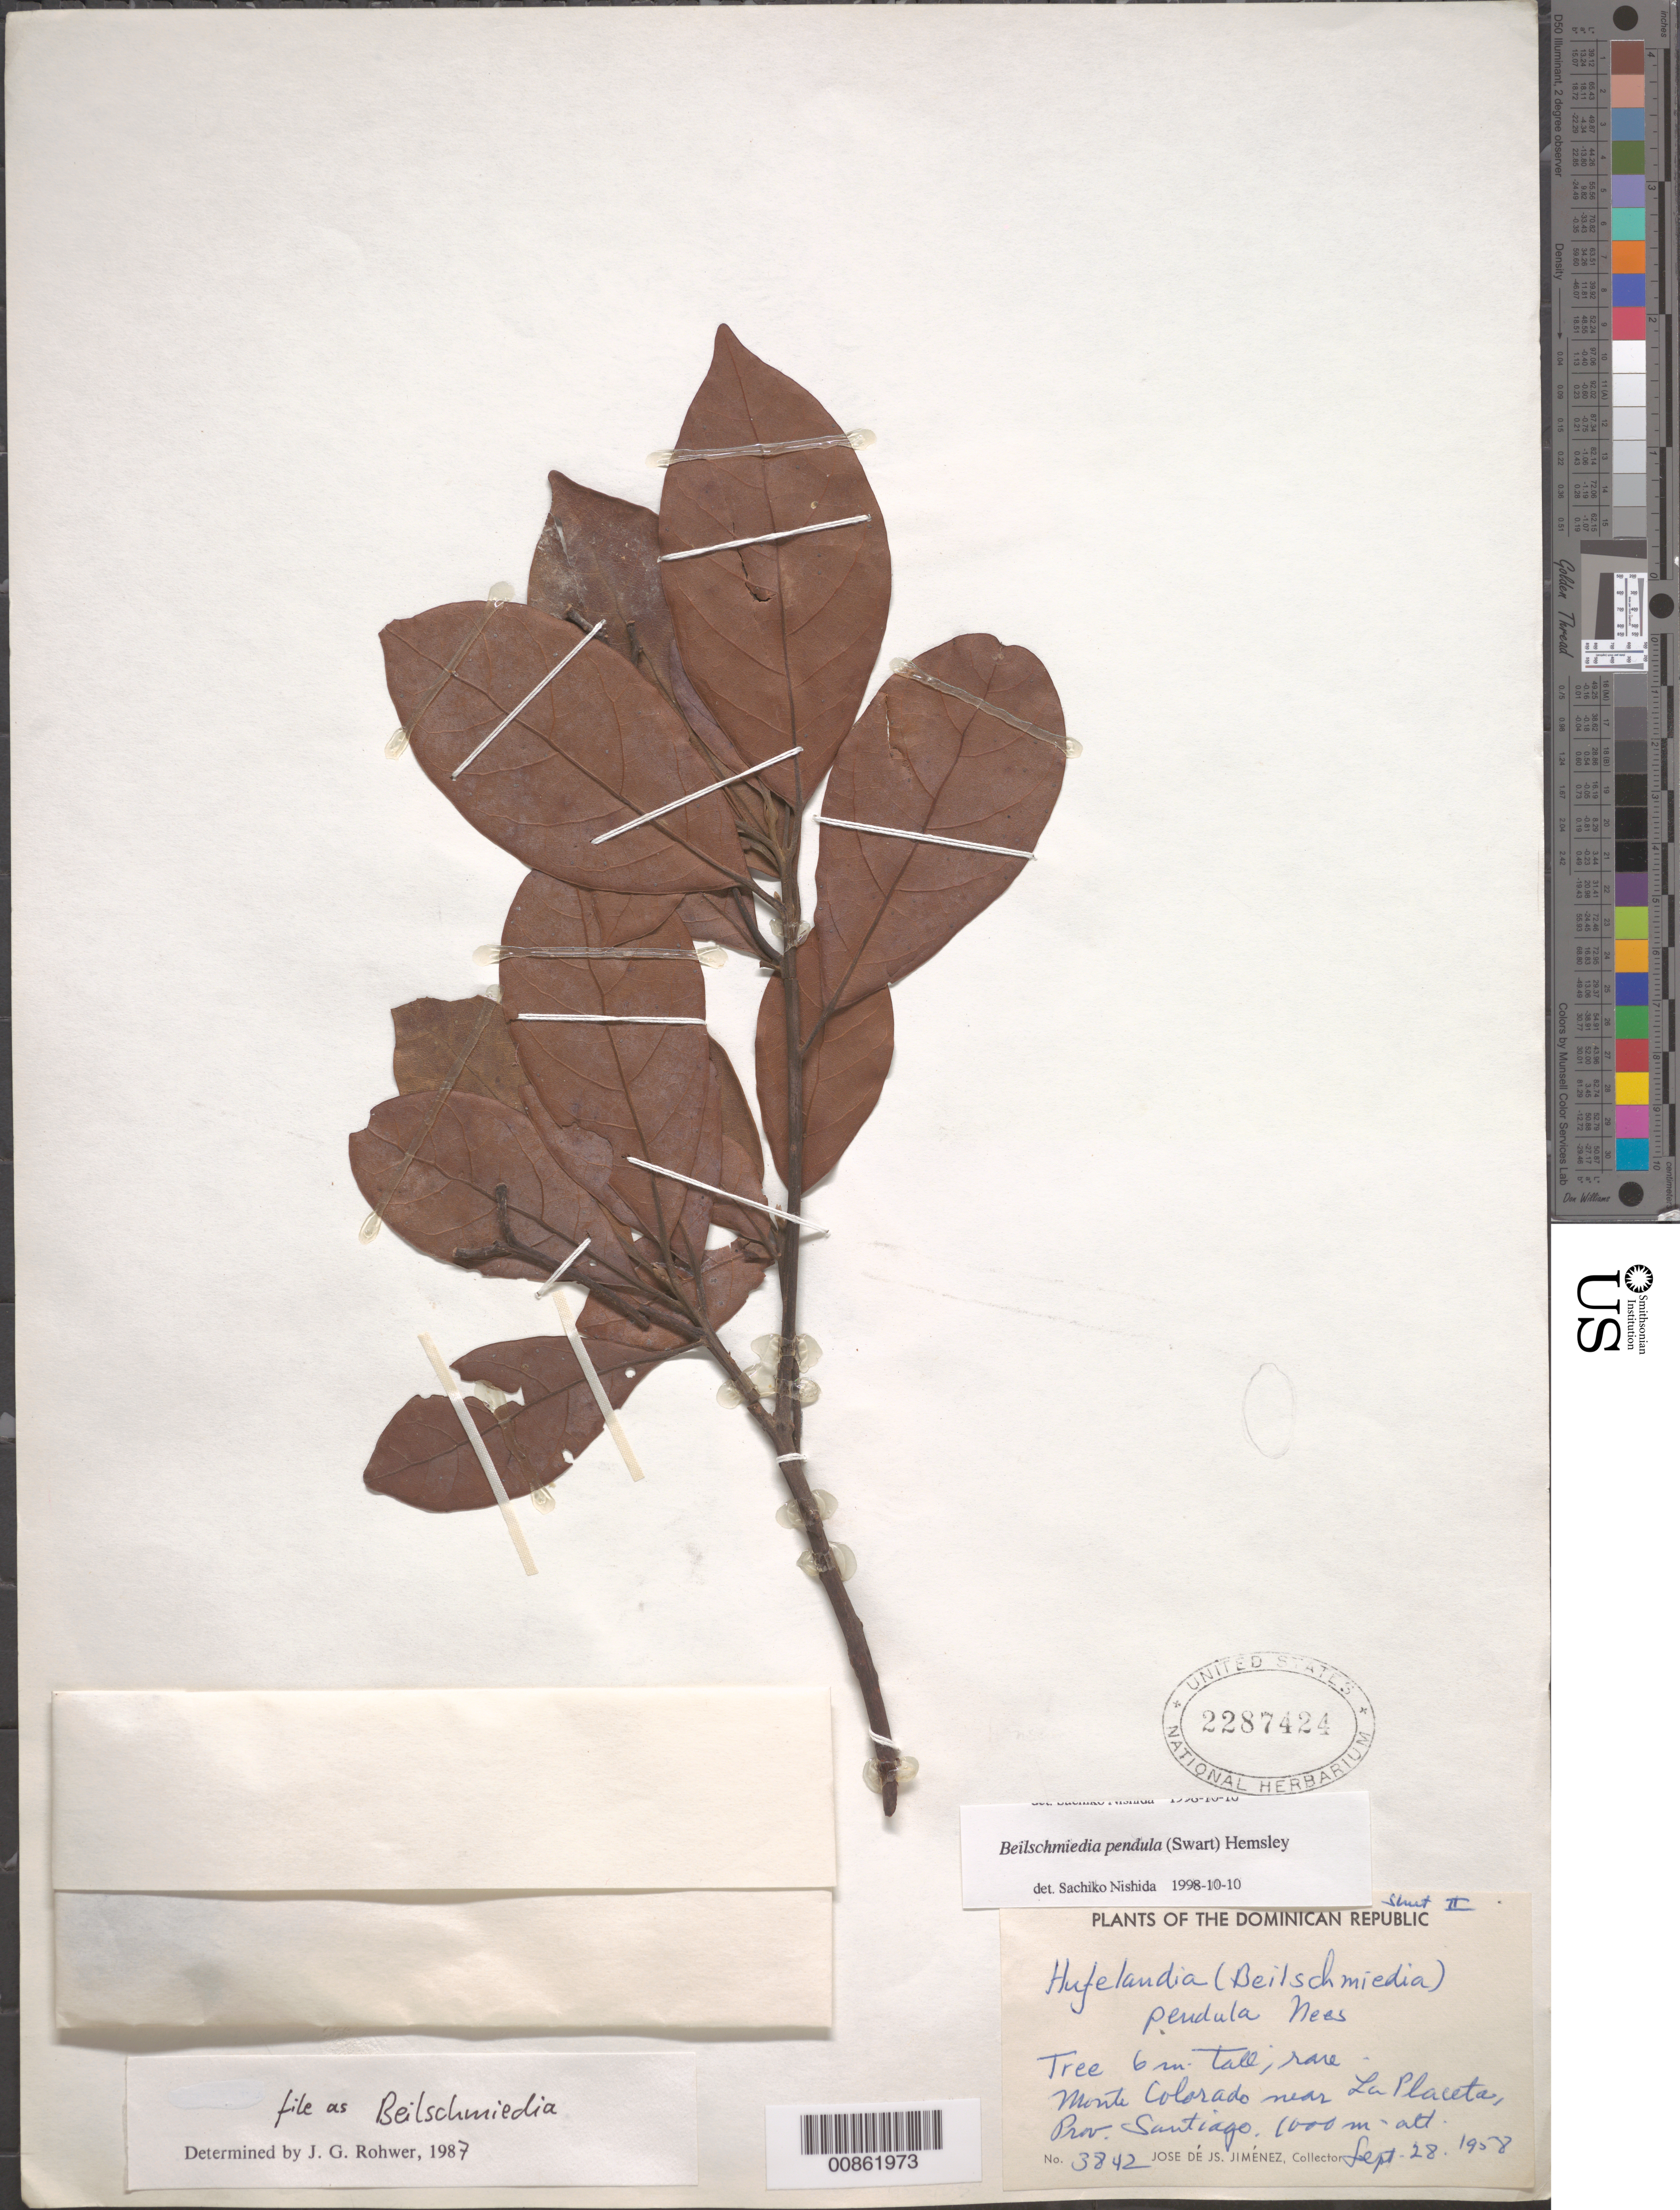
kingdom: Plantae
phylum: Tracheophyta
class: Magnoliopsida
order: Laurales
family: Lauraceae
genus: Beilschmiedia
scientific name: Beilschmiedia pendula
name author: (Sw.) Hemsl.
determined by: Nishida, S.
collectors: J. J. Jiménez Almonte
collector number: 3842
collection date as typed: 28 Sep 1958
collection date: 1958-09-28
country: Dominican Republic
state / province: Santiago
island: Hispaniola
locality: Monte Colorado near La Placeta.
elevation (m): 1000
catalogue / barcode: US 2287424